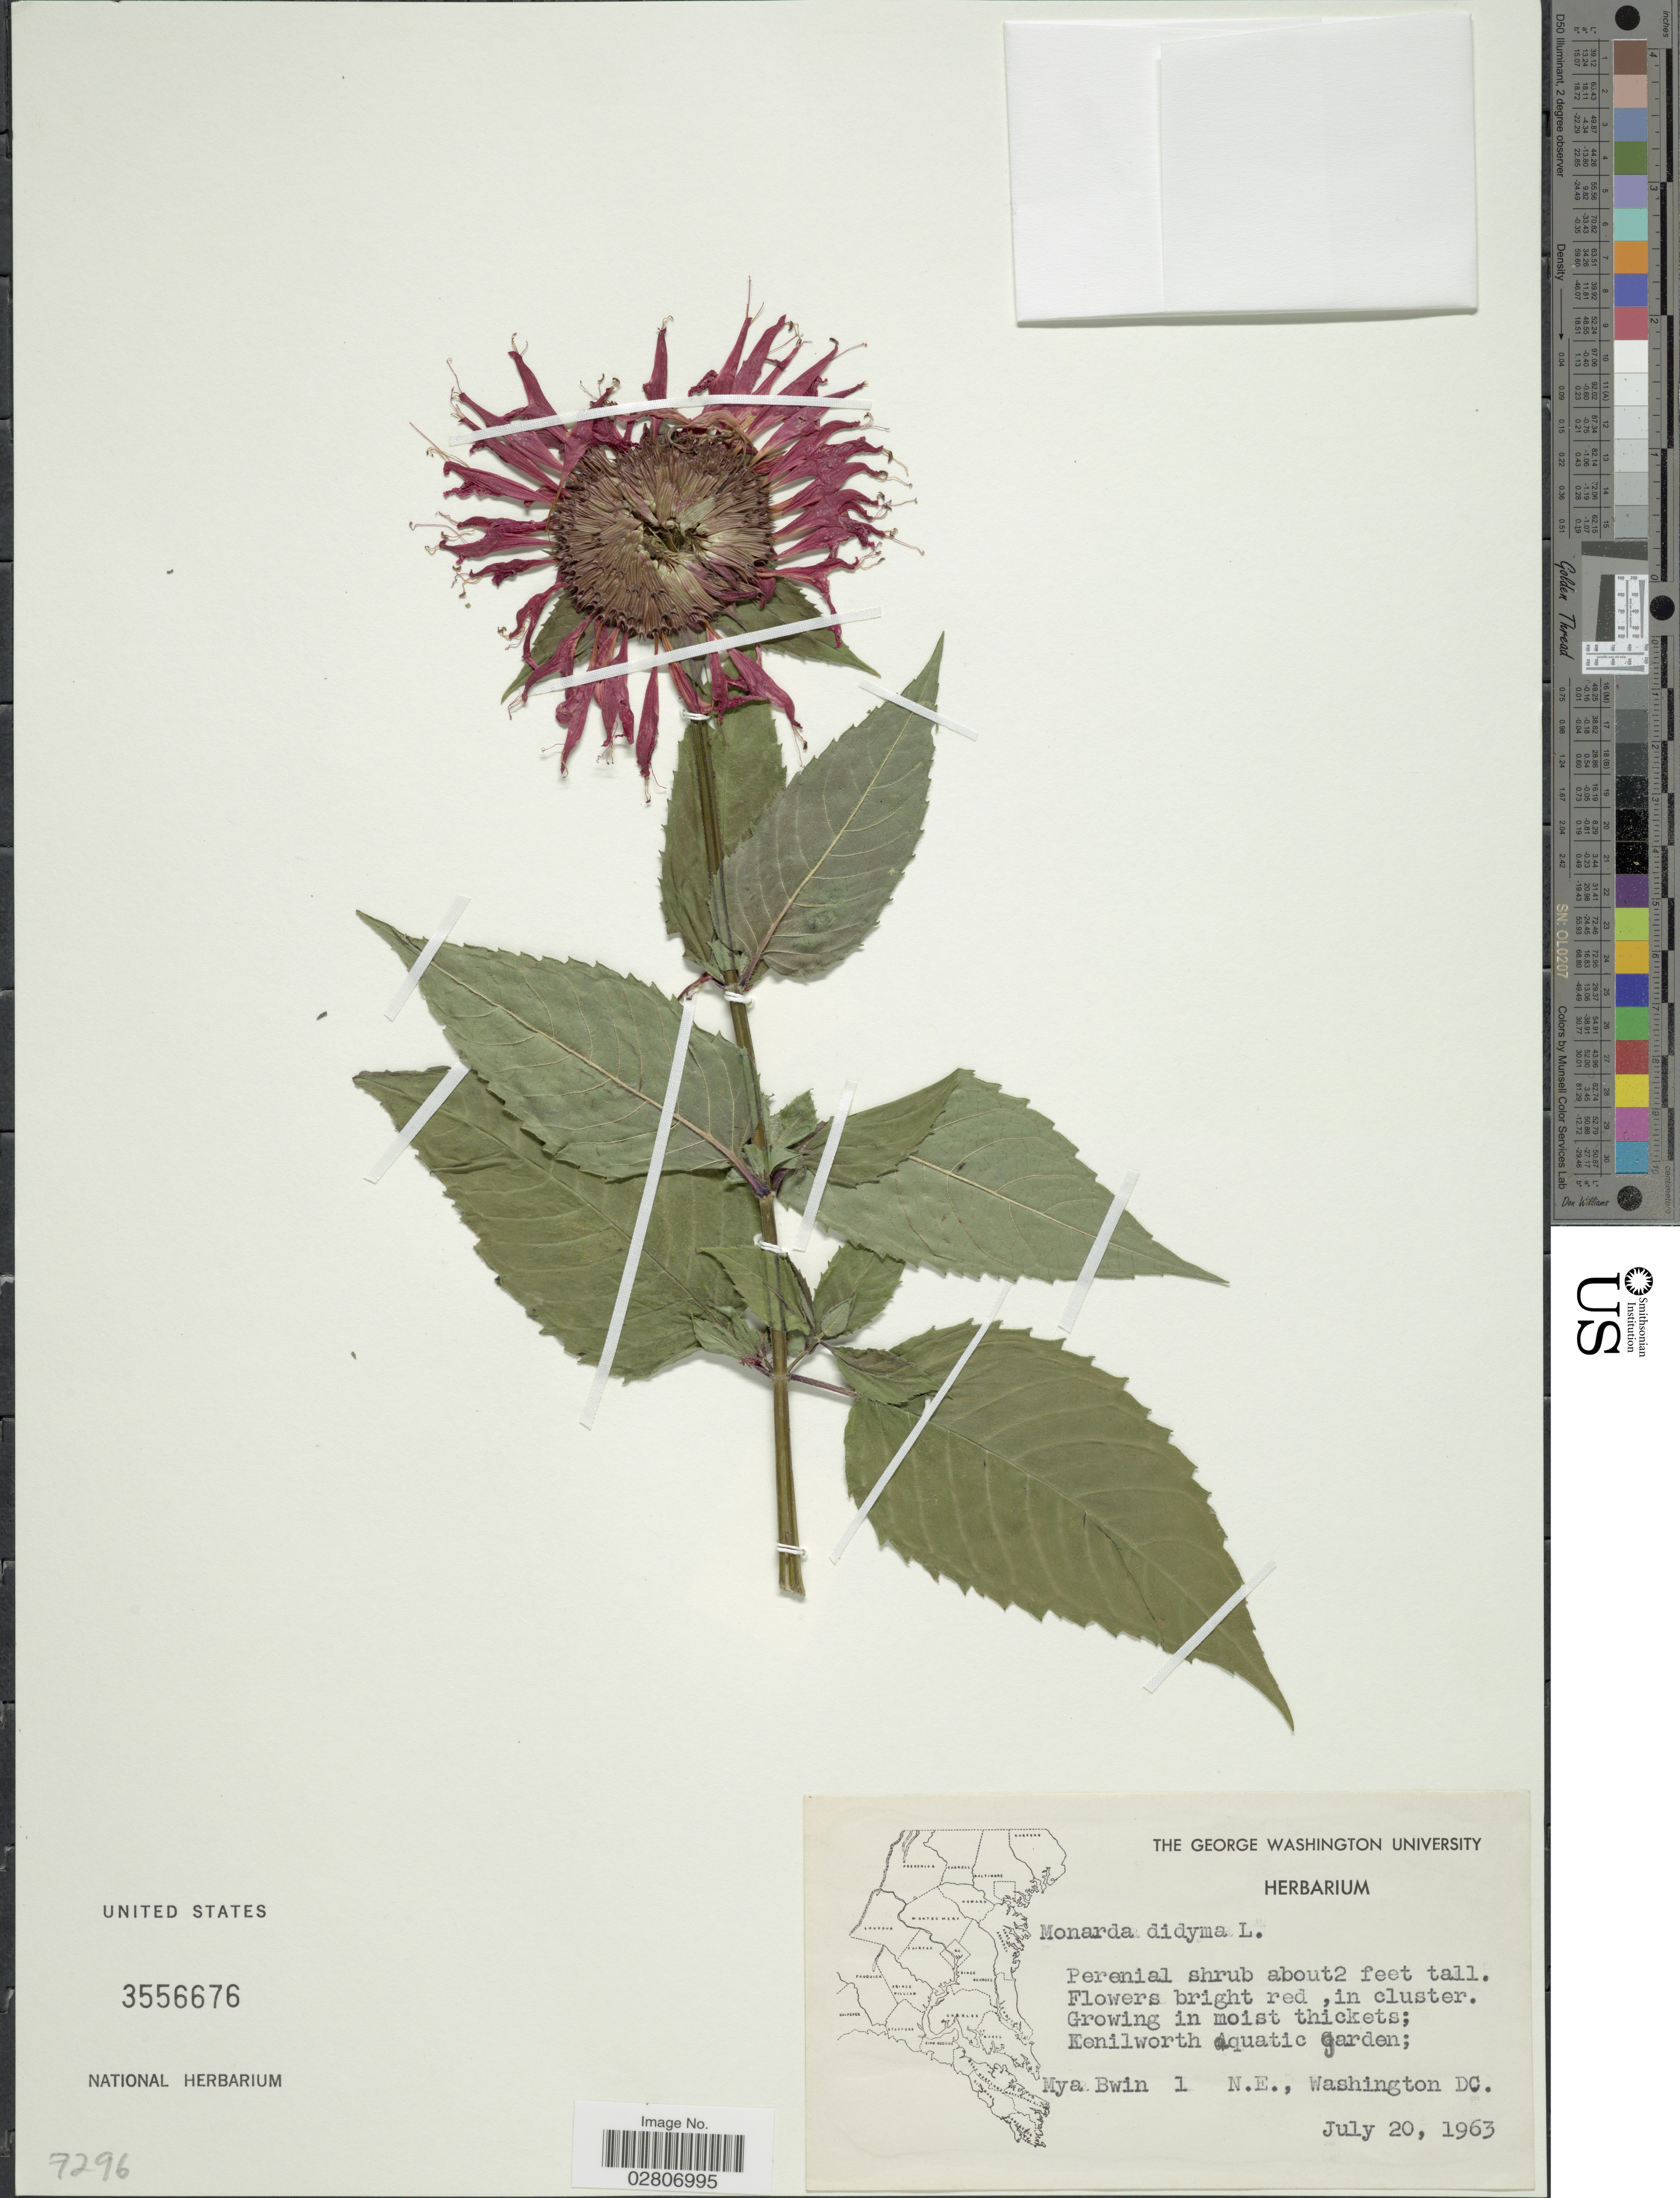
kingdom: Plantae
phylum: Tracheophyta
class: Magnoliopsida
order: Lamiales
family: Lamiaceae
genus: Monarda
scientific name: Monarda didyma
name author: L.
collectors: M. Bwin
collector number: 1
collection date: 1963-07-20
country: United States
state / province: District of Columbia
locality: Kenilworth Aquatic Garden. N.E., Washington D.C.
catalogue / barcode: US 3556676